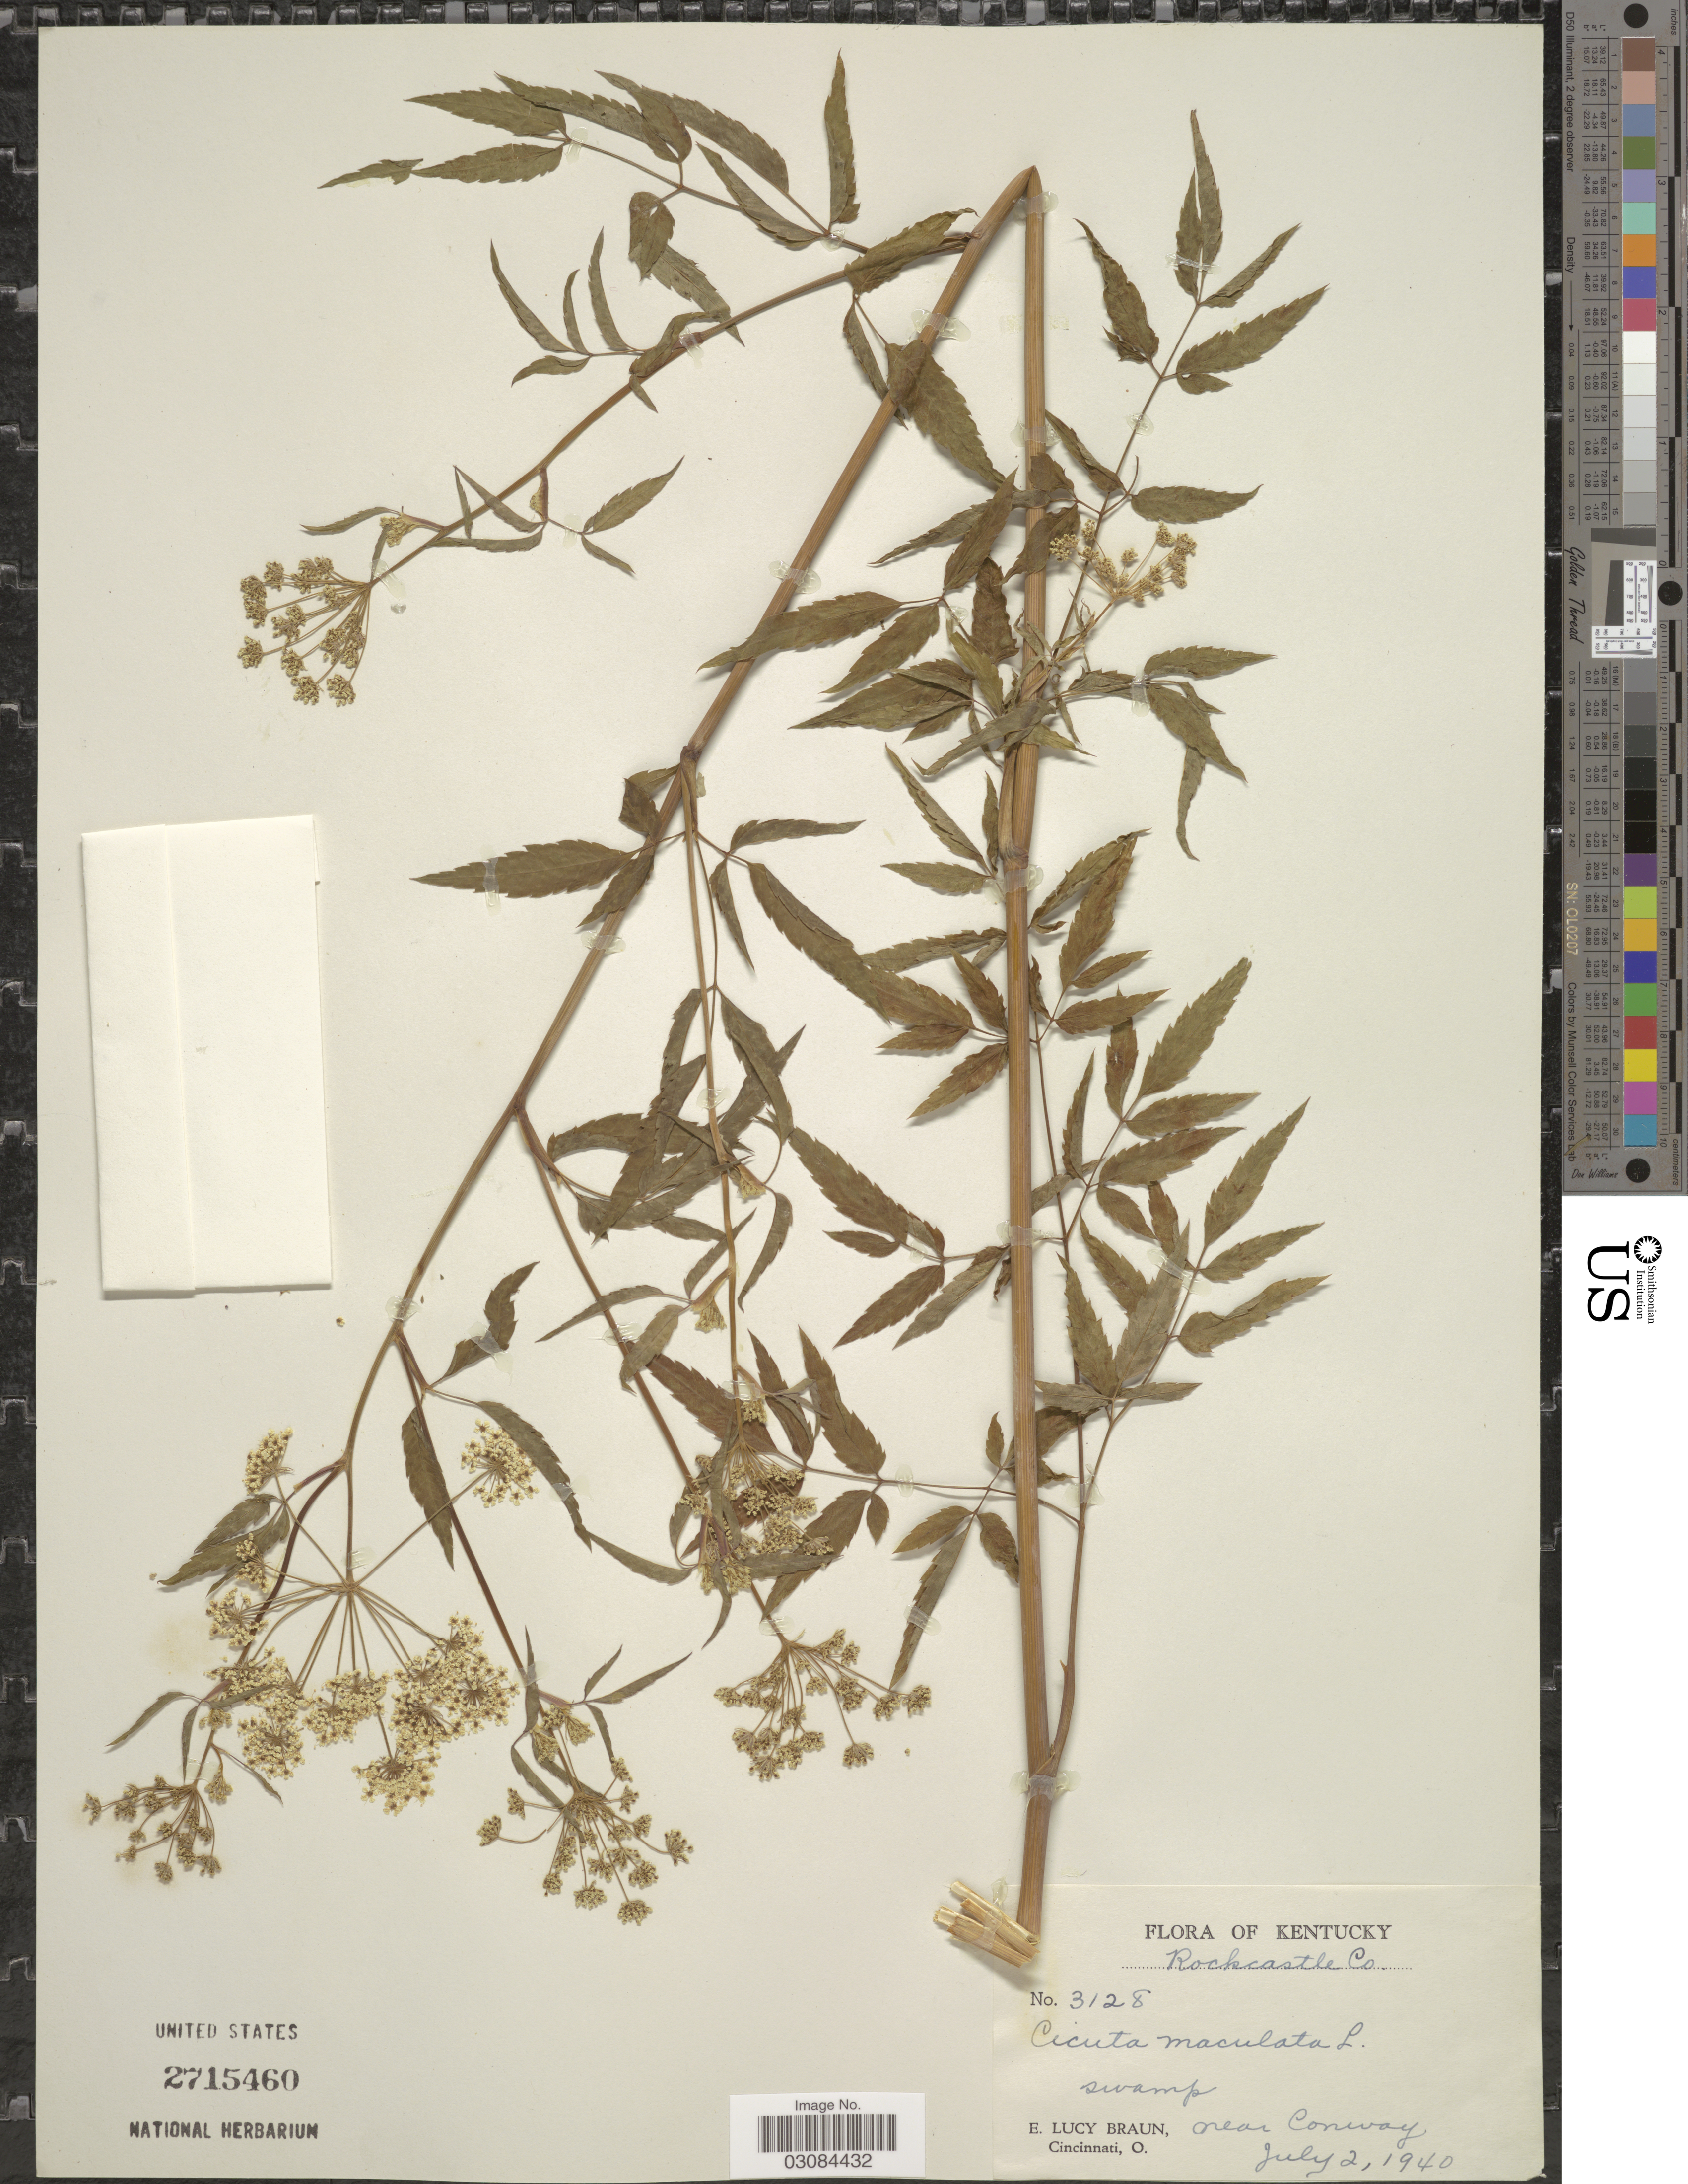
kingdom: Plantae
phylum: Tracheophyta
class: Magnoliopsida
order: Apiales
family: Apiaceae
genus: Cicuta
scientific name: Cicuta maculata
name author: L.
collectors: E. L. Braun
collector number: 3128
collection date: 1940-07-02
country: United States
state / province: Kentucky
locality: Rockcastle Co. Near Conway.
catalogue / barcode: US 2715460